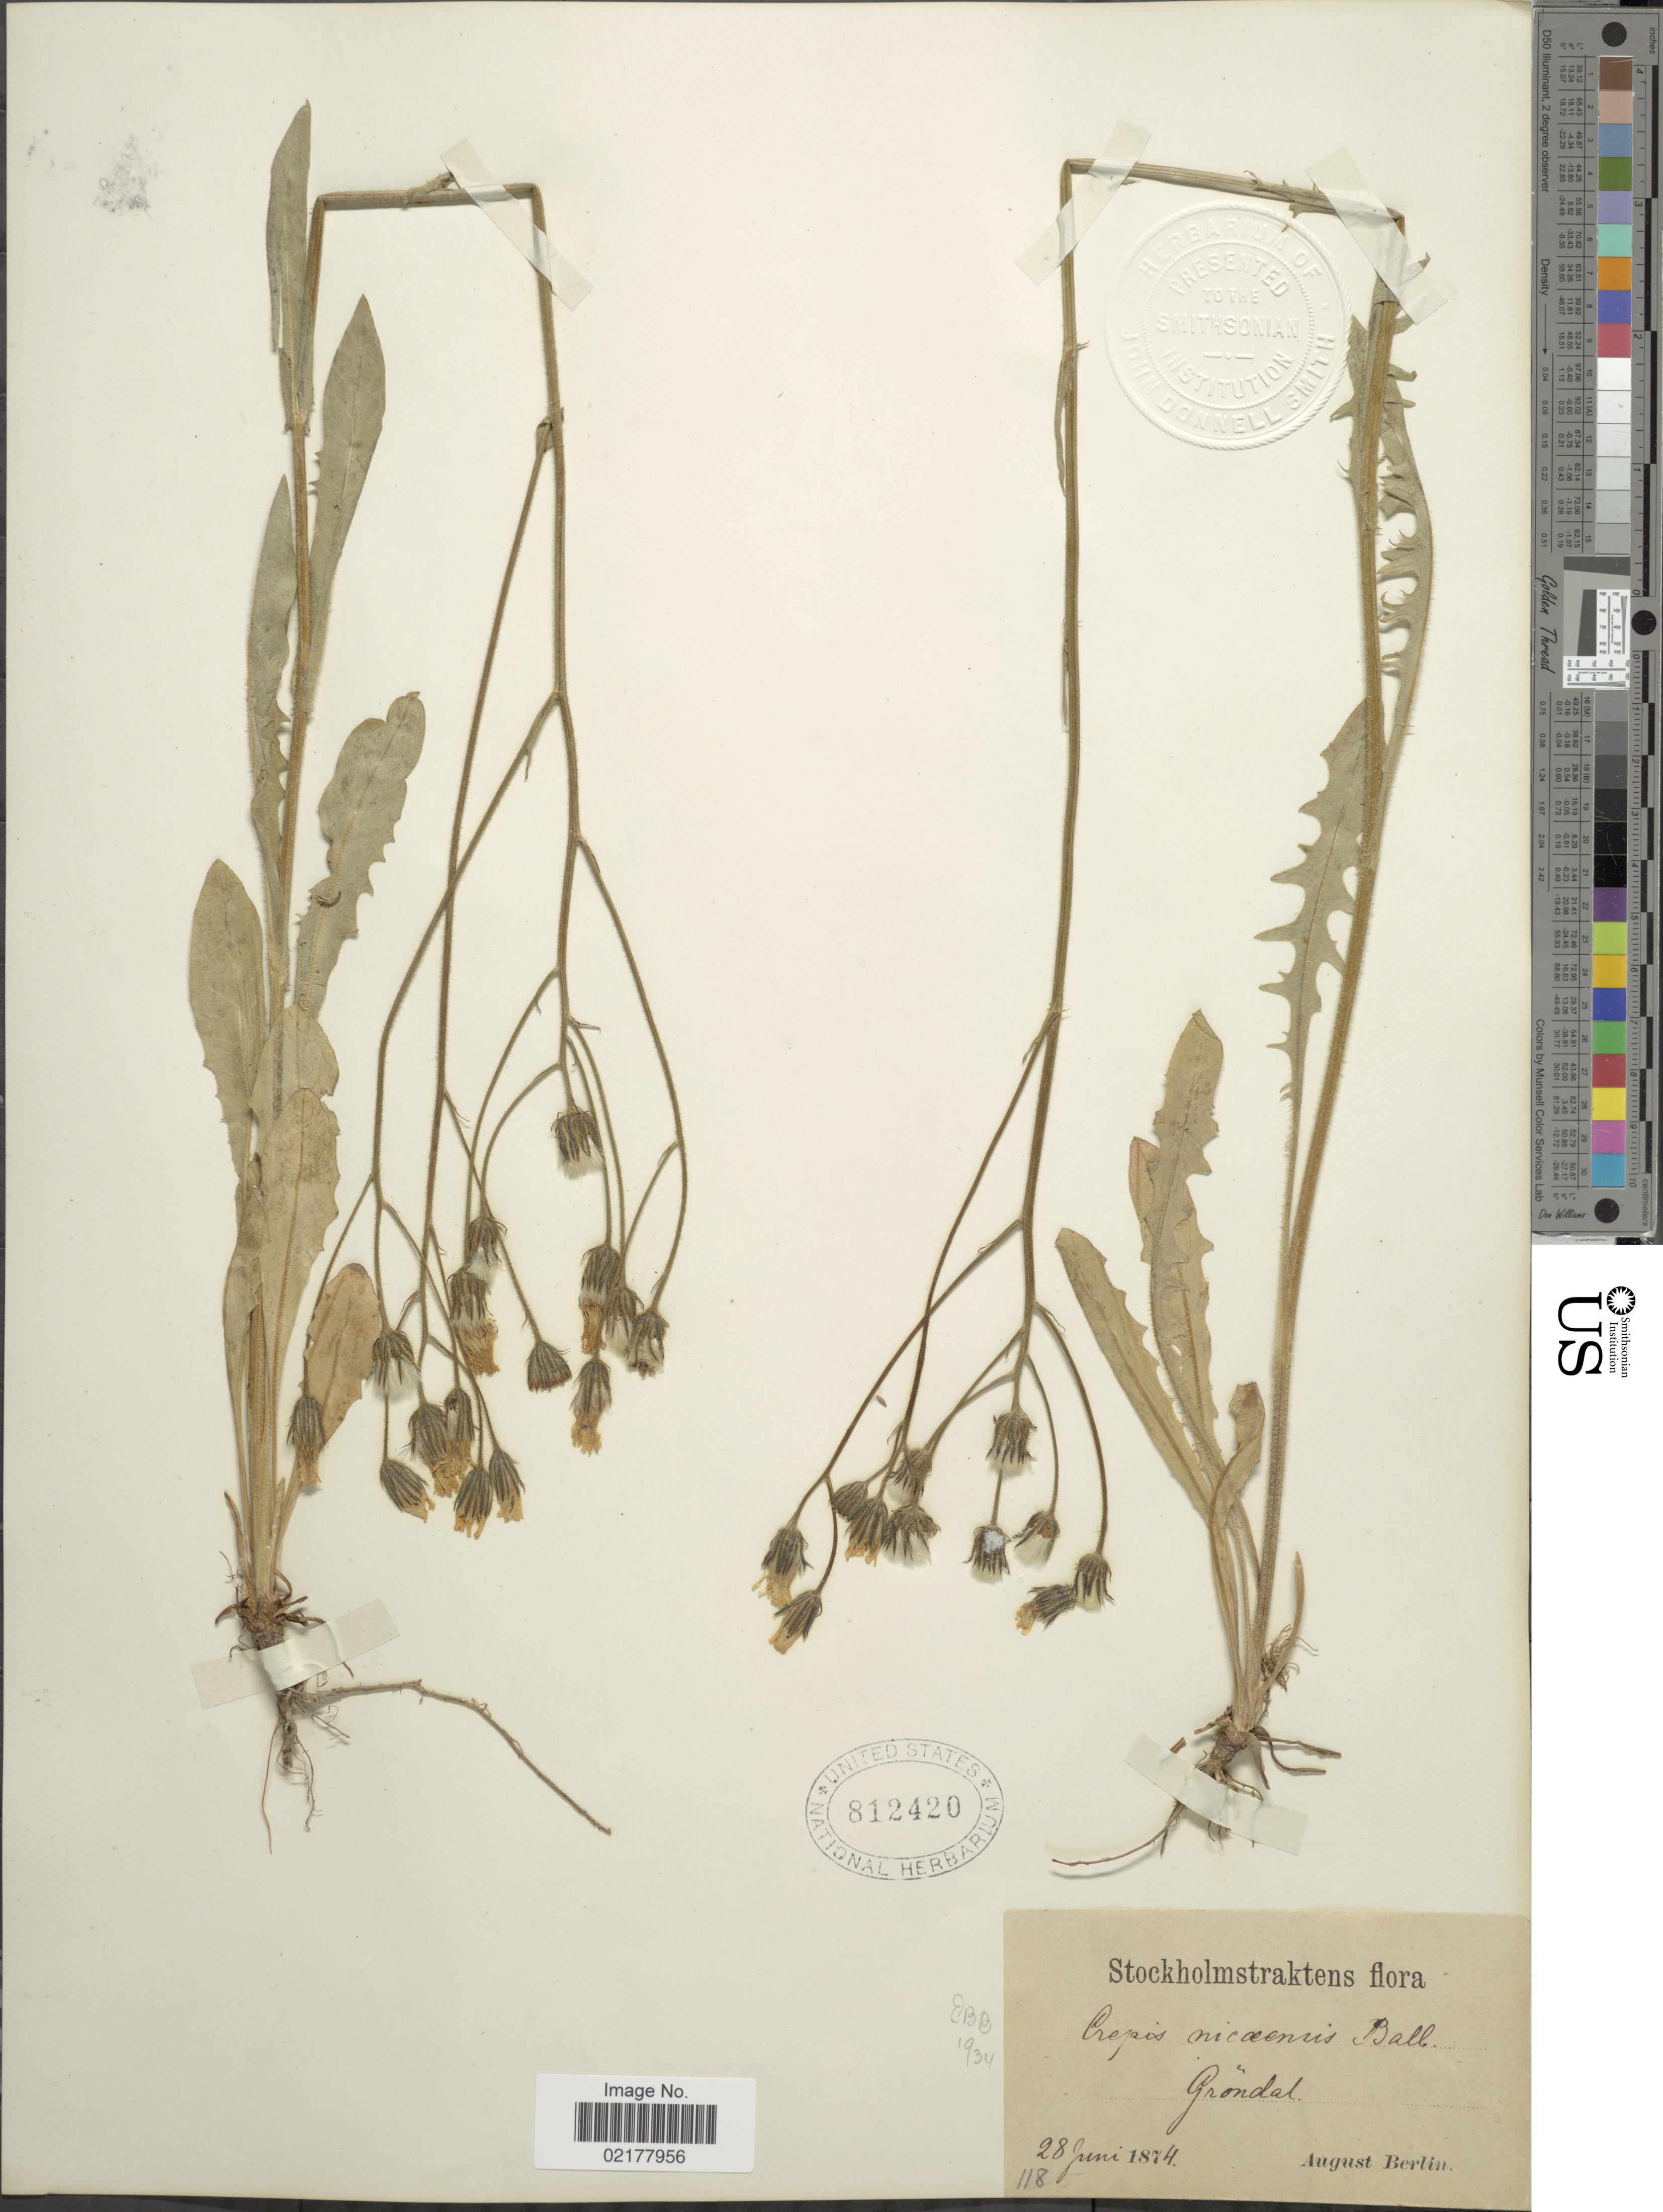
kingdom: Plantae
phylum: Tracheophyta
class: Magnoliopsida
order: Asterales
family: Asteraceae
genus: Crepis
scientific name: Crepis nicaeensis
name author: Balb.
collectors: J. Berlin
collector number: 118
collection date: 1874-06-28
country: Sweden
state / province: Stockholm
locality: Stockholmstraktens. Gröndal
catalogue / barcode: US 812420